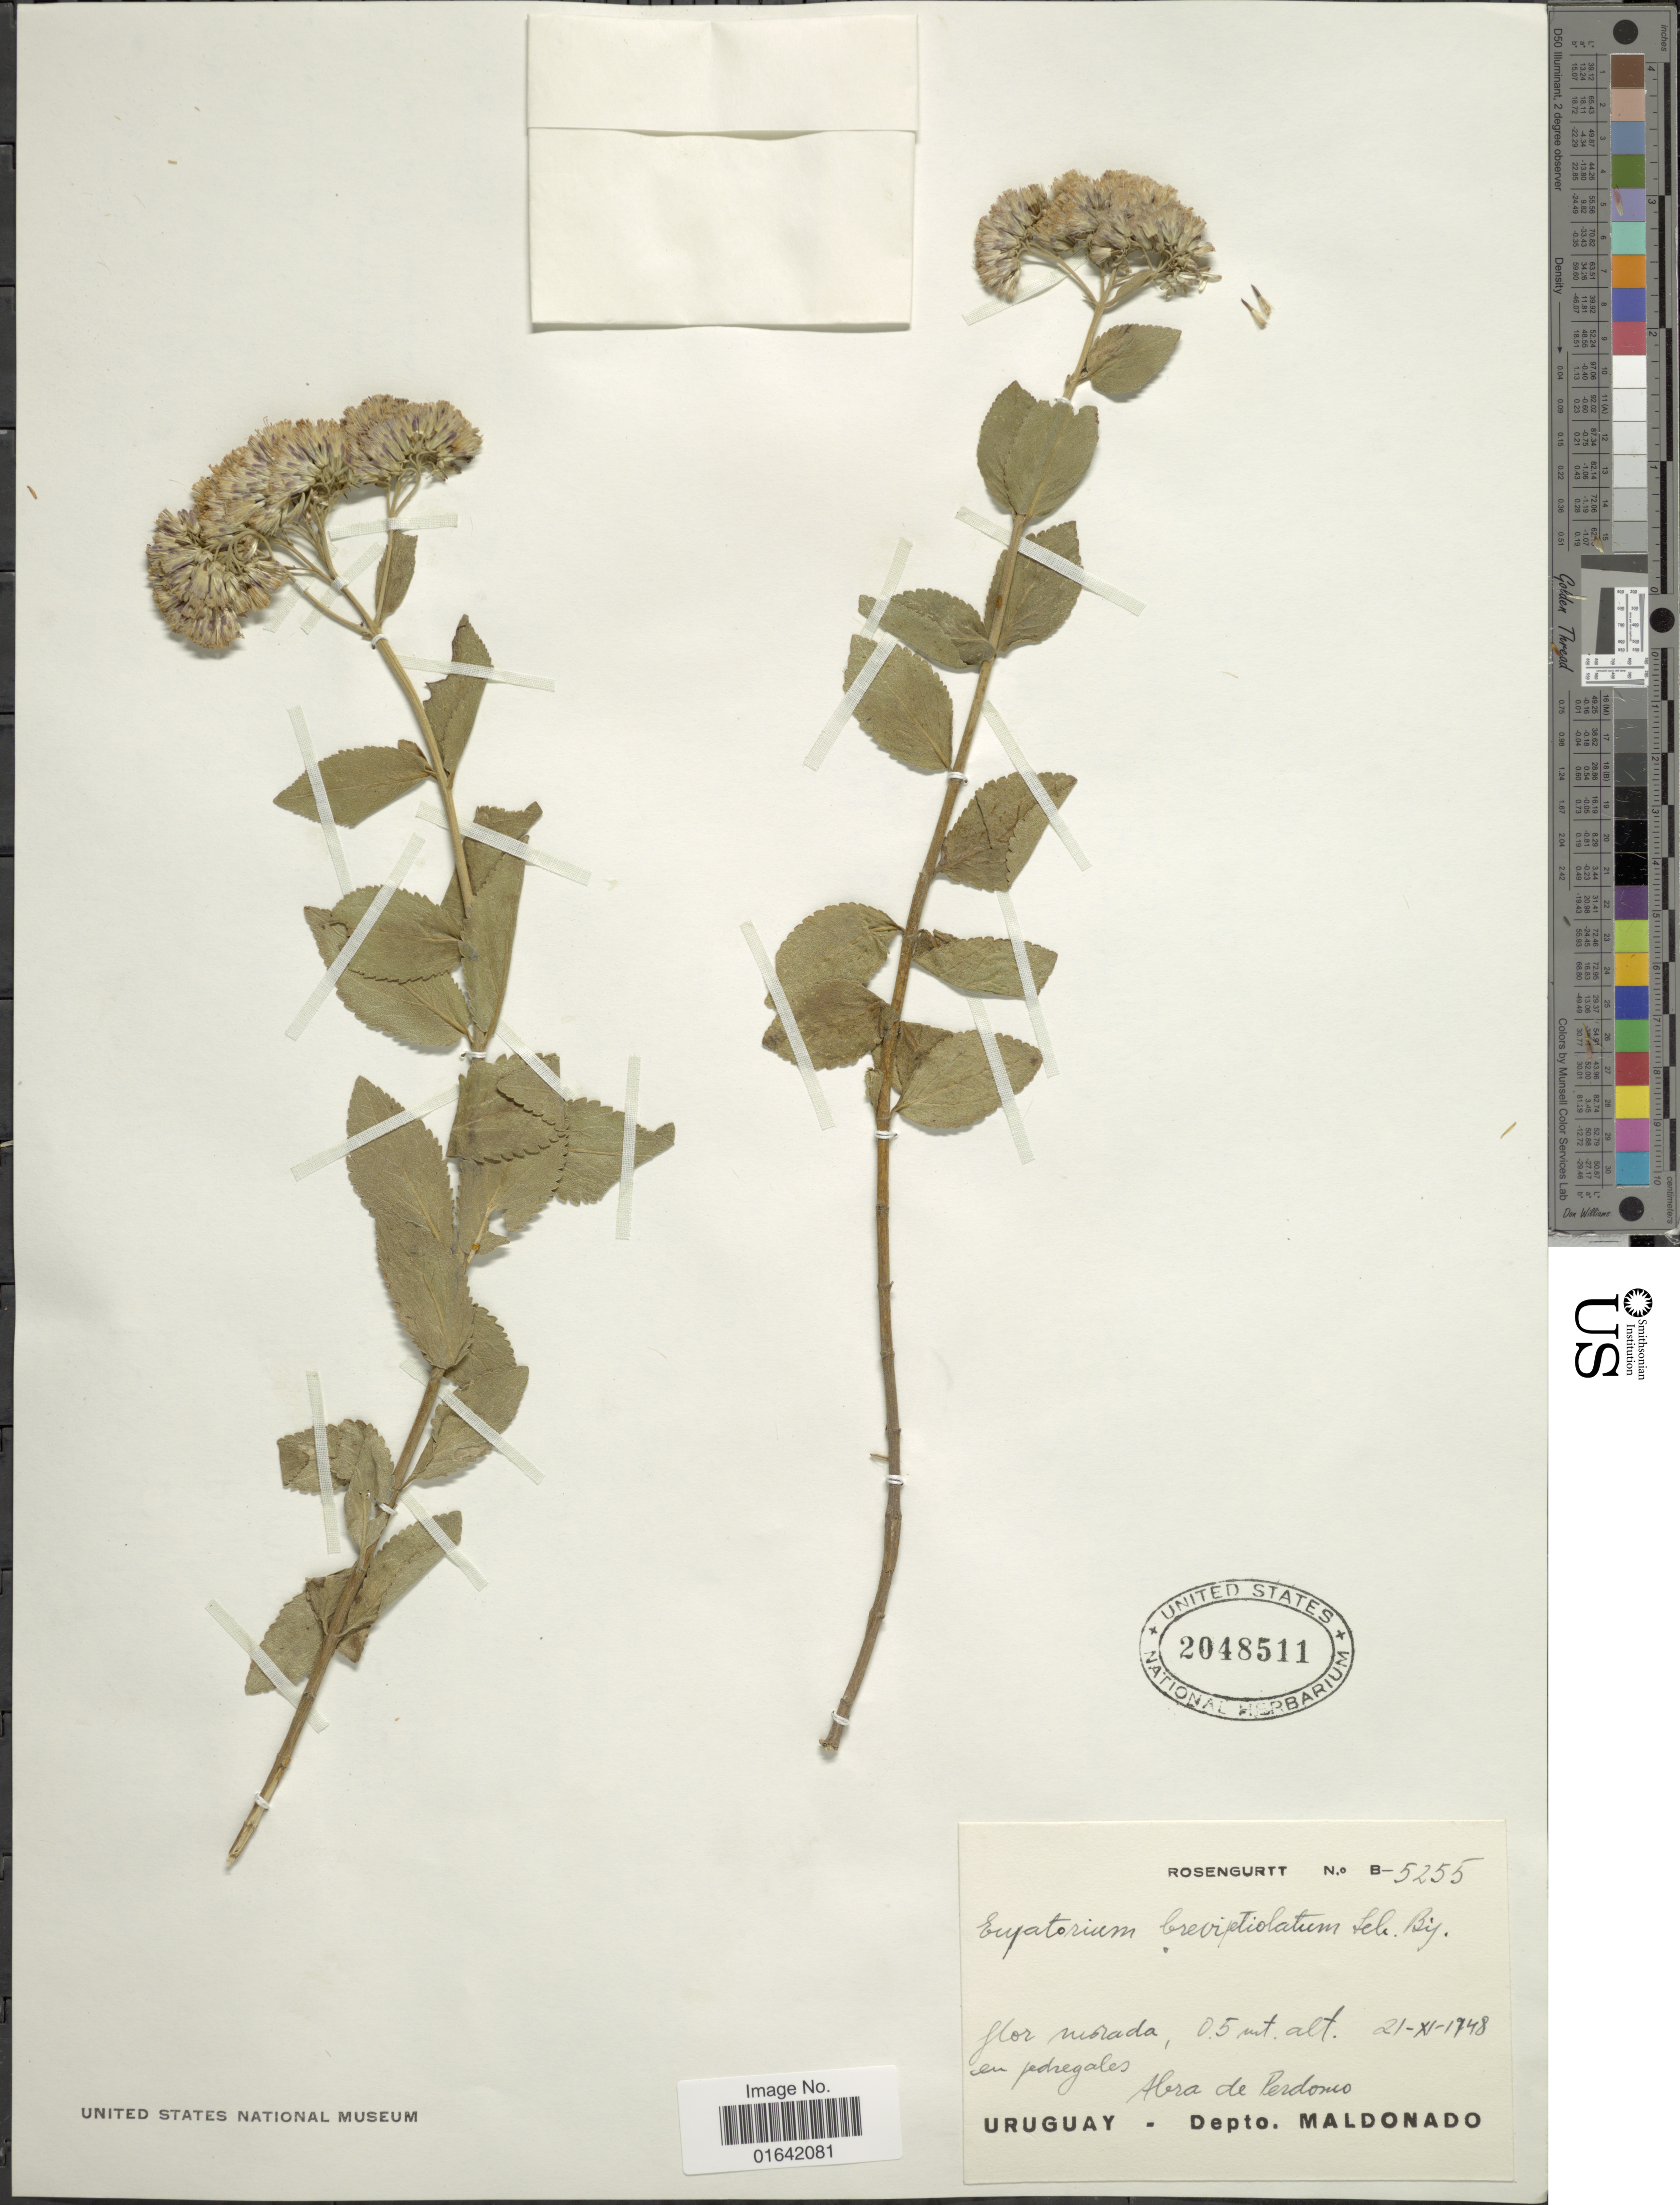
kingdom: Plantae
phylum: Tracheophyta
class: Magnoliopsida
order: Asterales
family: Asteraceae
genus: Grazielia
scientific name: Grazielia brevipetiolatum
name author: Sch. Bip.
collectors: Rosengurtt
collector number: B5255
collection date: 1948-11-21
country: Uruguay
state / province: Maldonado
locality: En pedregales, Abra de Perdomo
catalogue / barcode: US 2048511